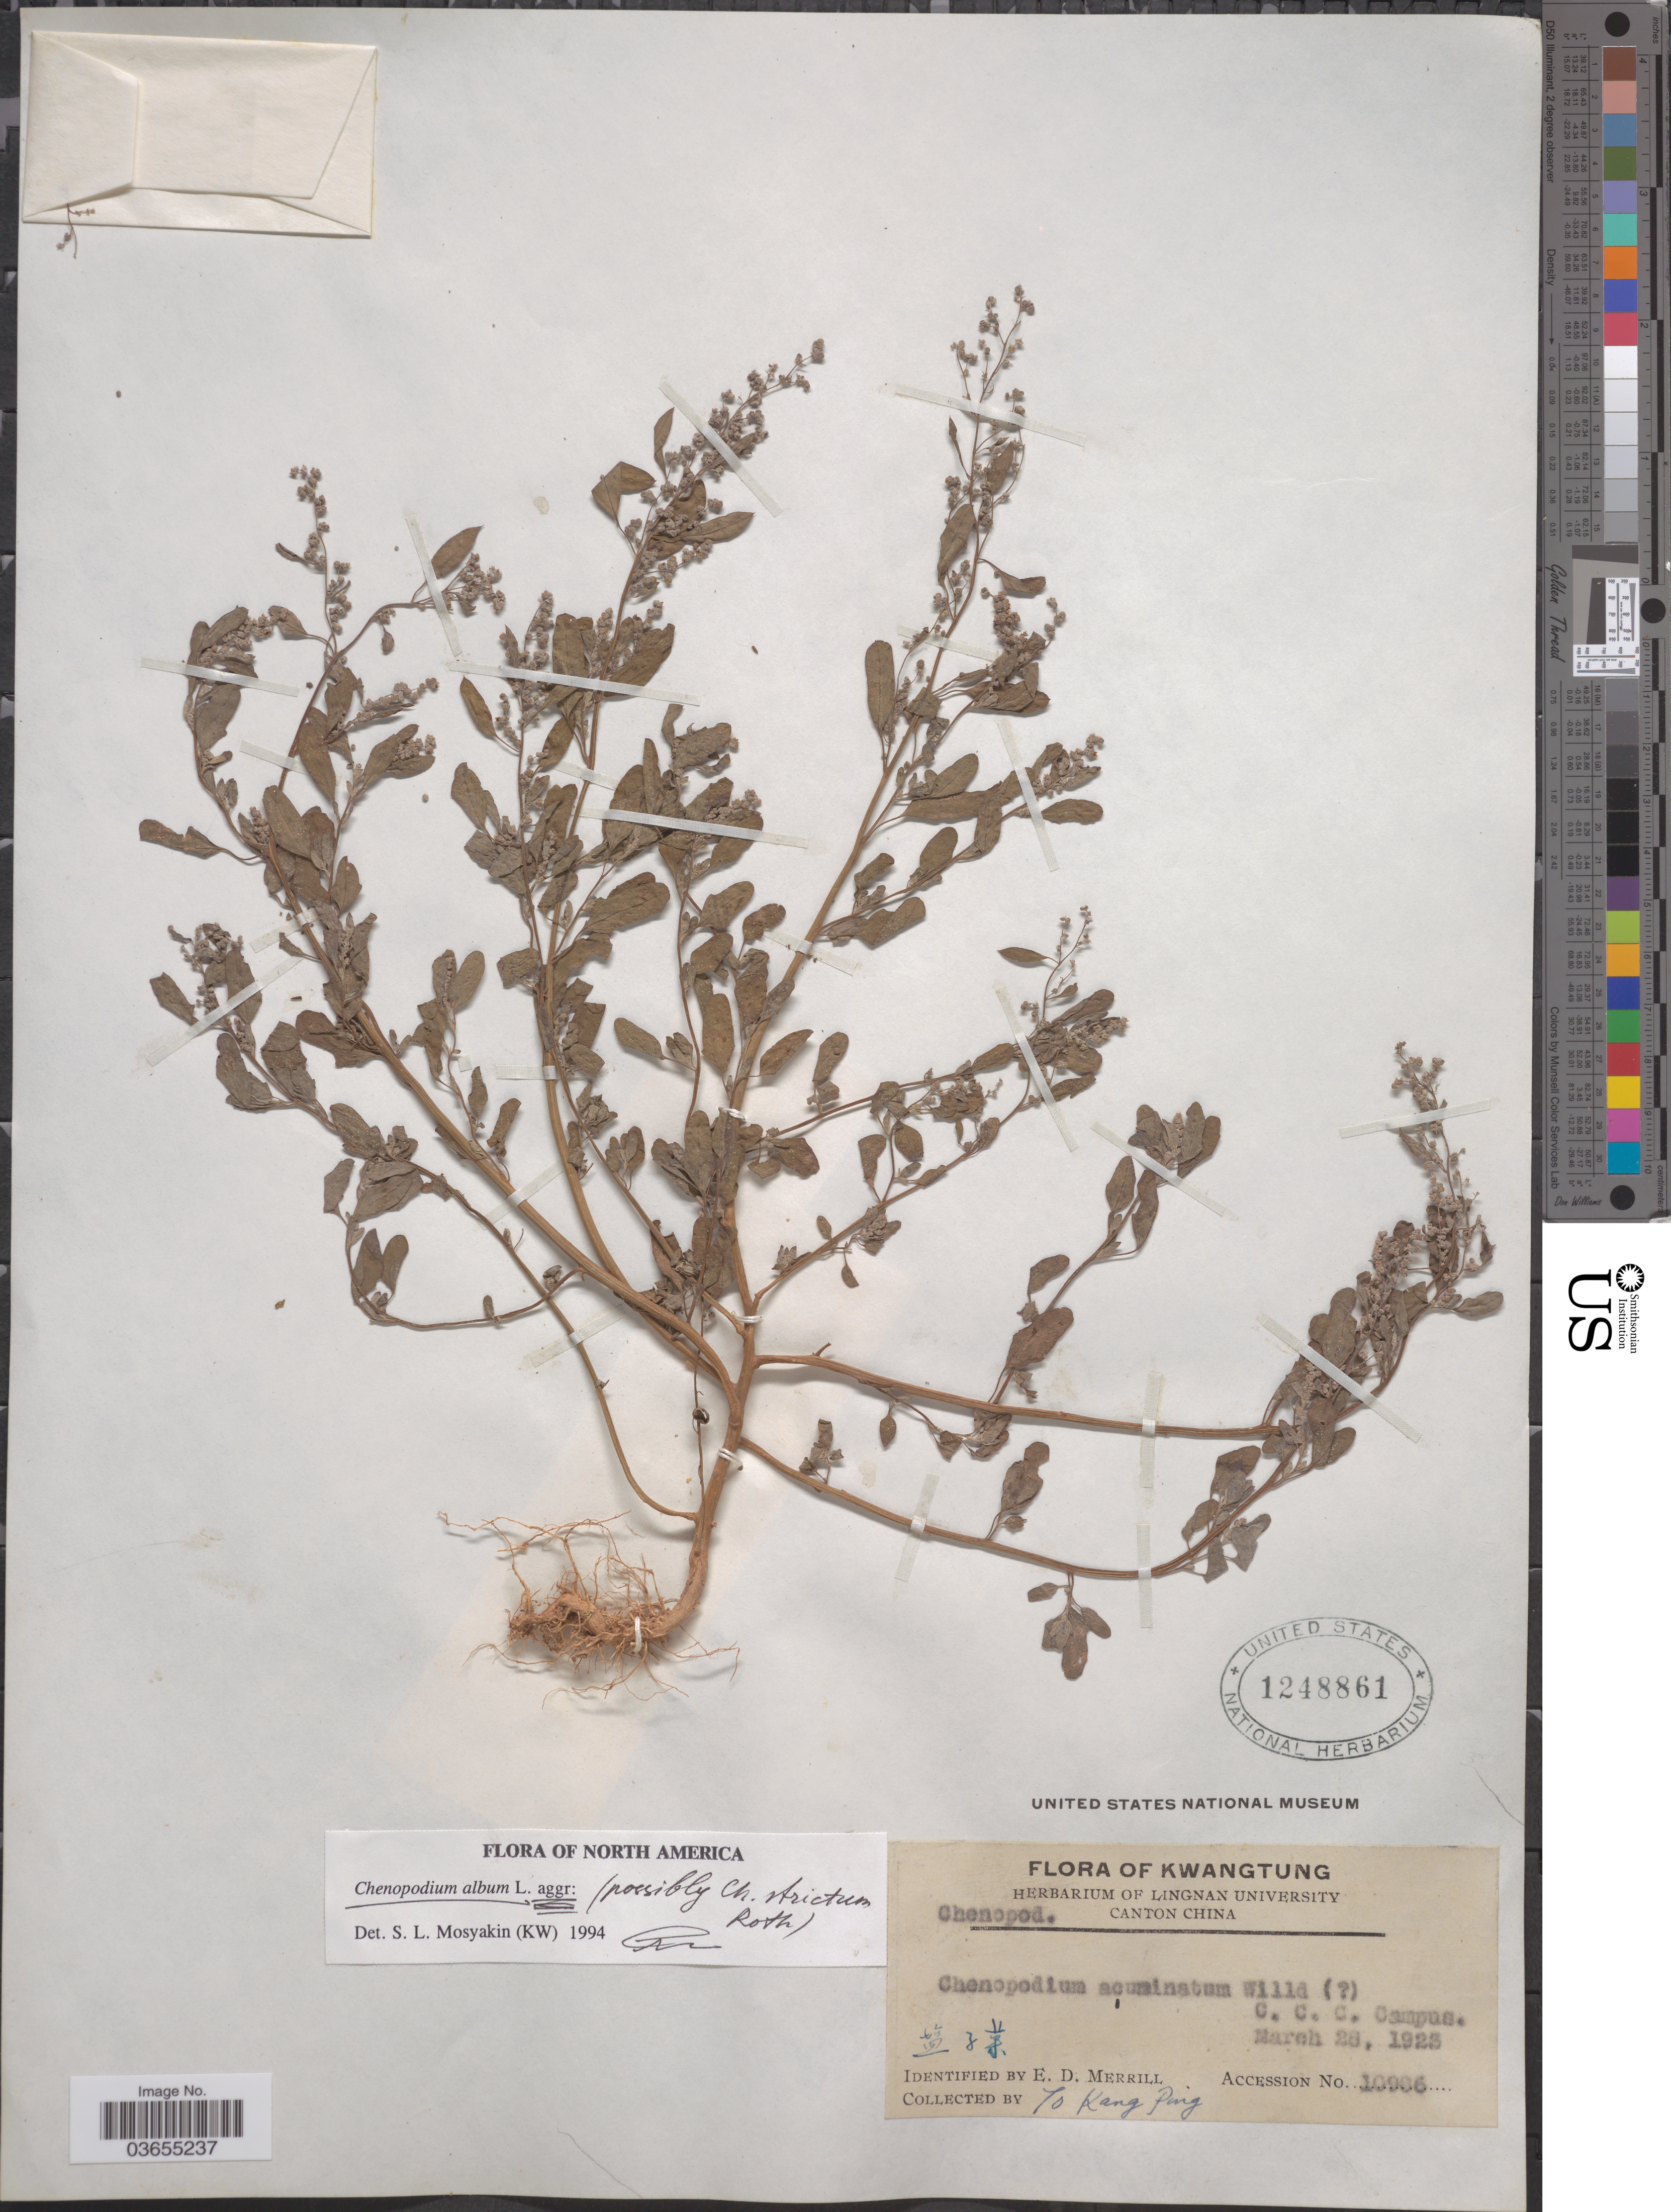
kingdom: Plantae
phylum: Tracheophyta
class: Magnoliopsida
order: Caryophyllales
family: Amaranthaceae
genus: Chenopodium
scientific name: Chenopodium album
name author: L.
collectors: T. Ping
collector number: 10986?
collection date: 1923-03-28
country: China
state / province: Guangdong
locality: Kwangtung. C. C. C. Campus.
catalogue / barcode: US 1248861